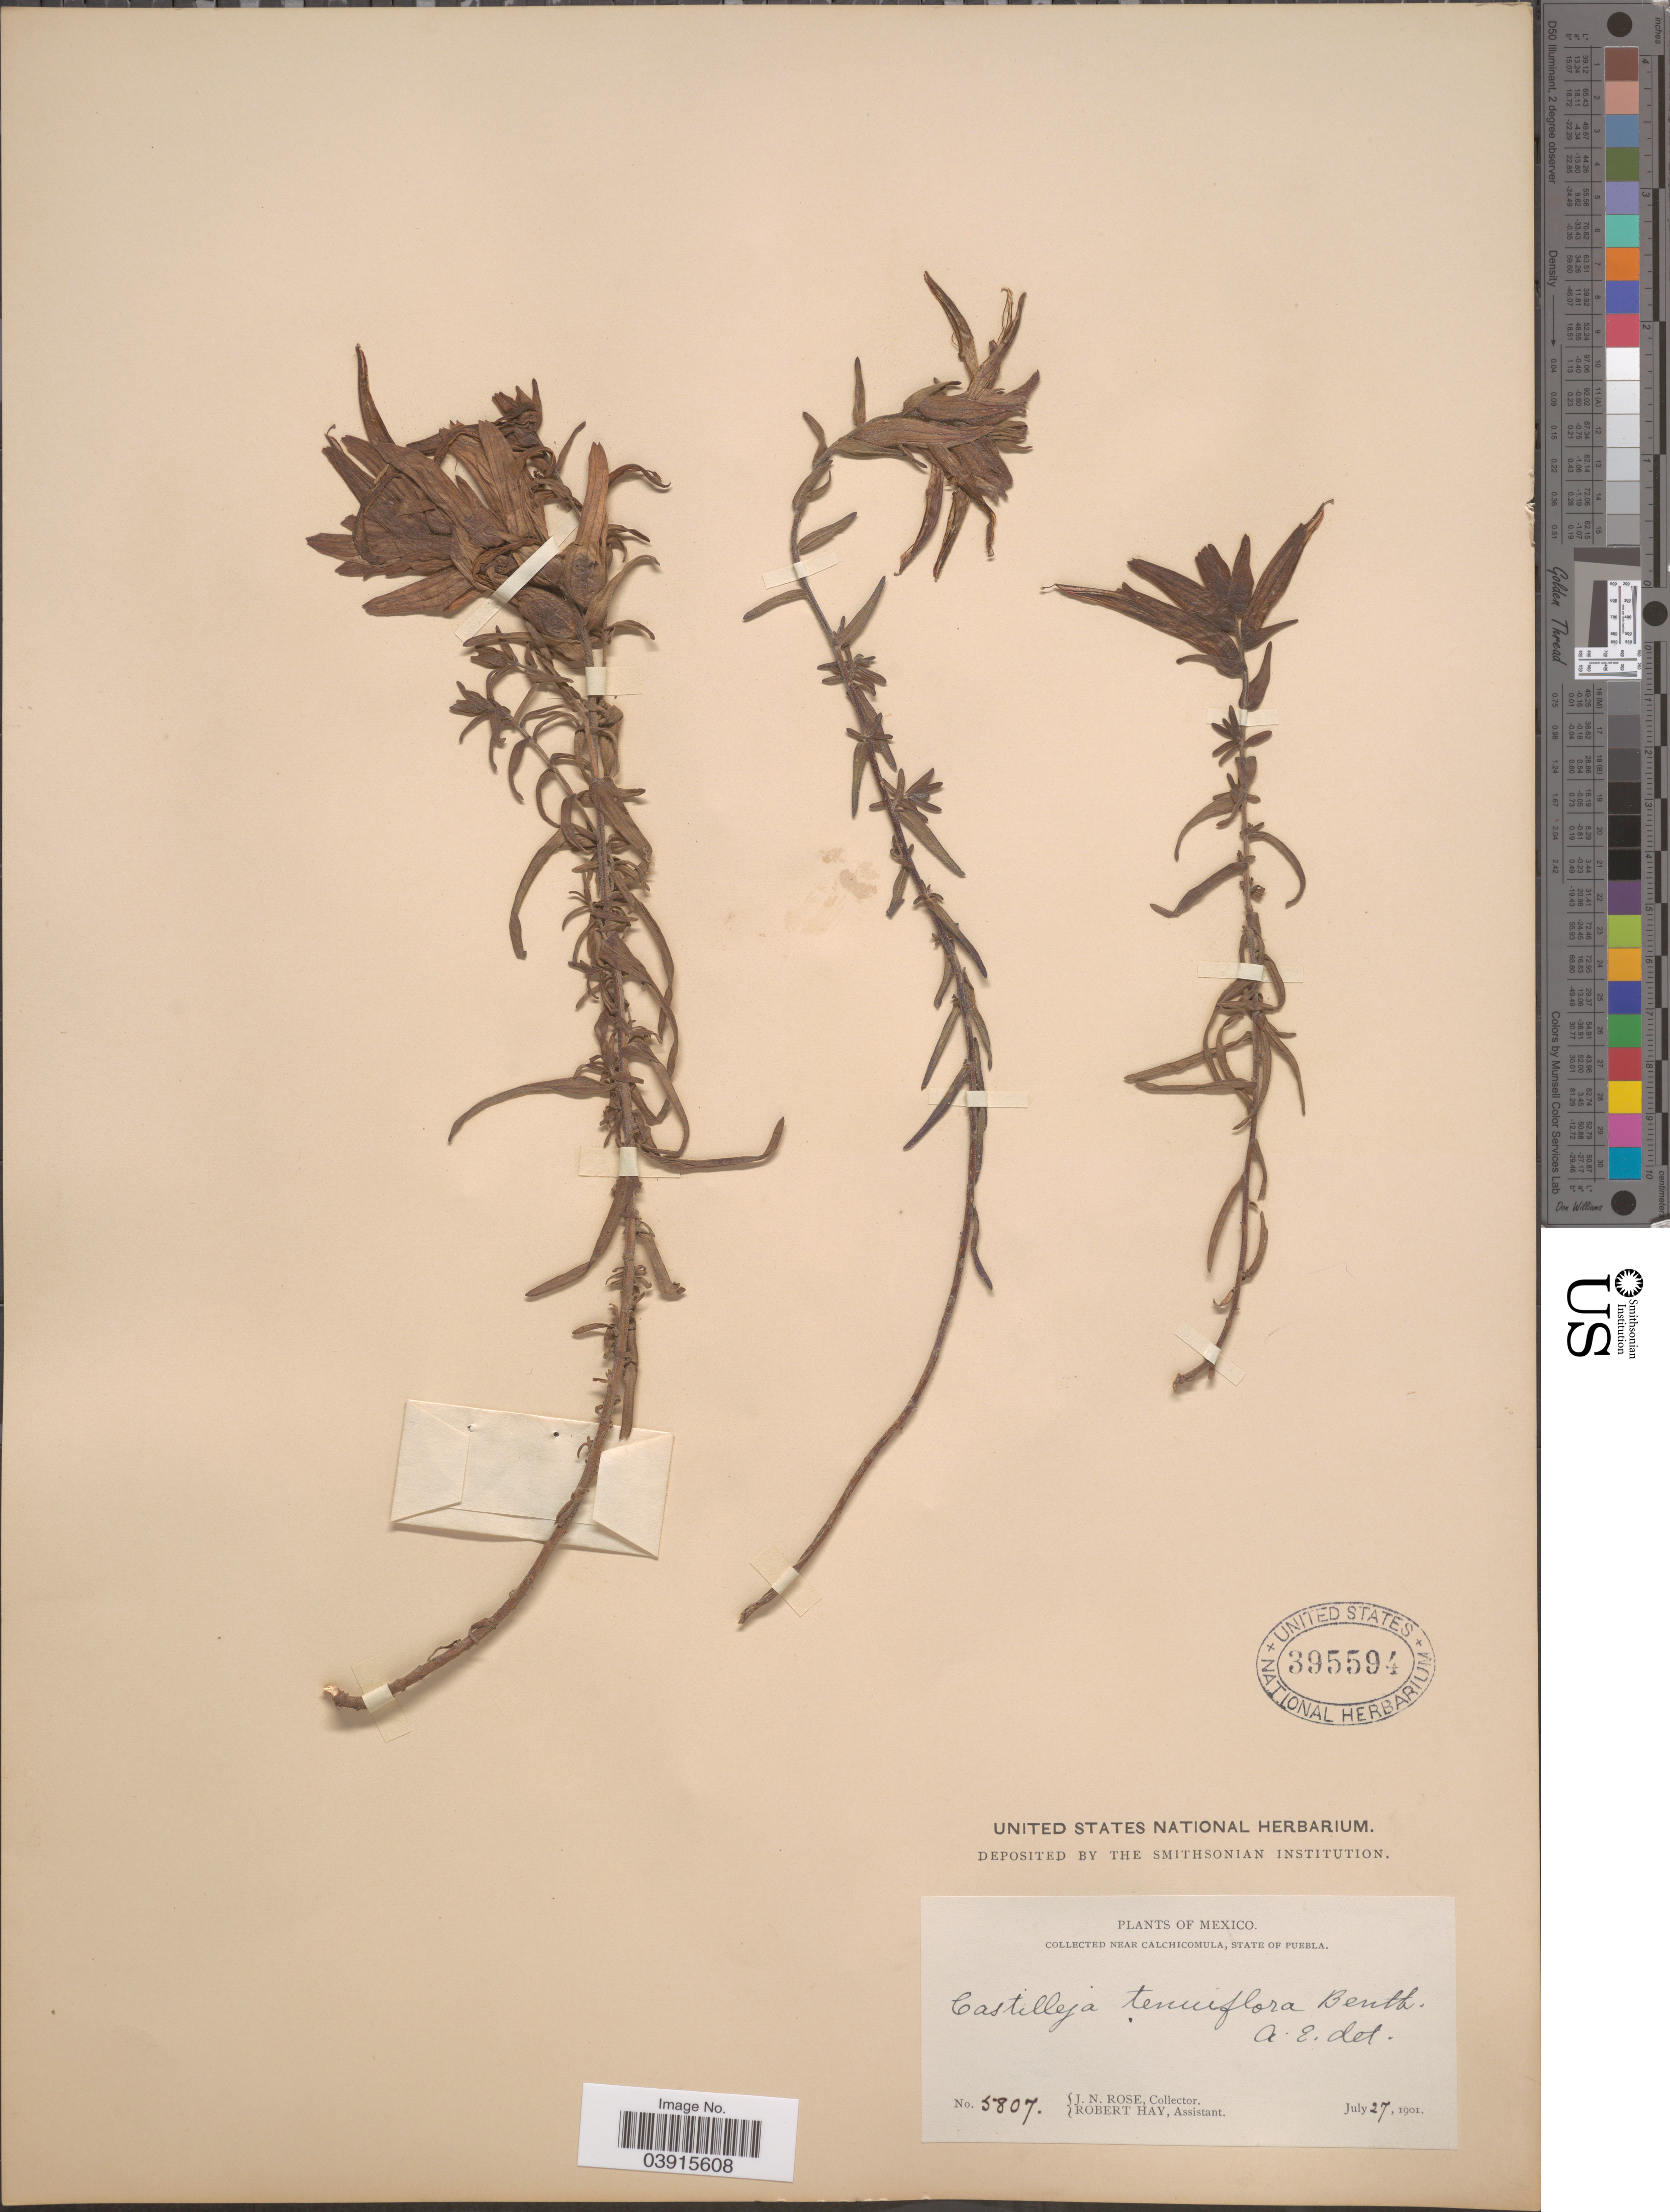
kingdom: Plantae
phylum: Tracheophyta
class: Magnoliopsida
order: Lamiales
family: Orobanchaceae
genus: Castilleja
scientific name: Castilleja tenuiflora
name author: Benth.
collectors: J. N. Rose & R. Hay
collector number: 5807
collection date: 1901-07-27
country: Mexico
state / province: Puebla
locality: Near Calchicomula.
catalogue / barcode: US 395594